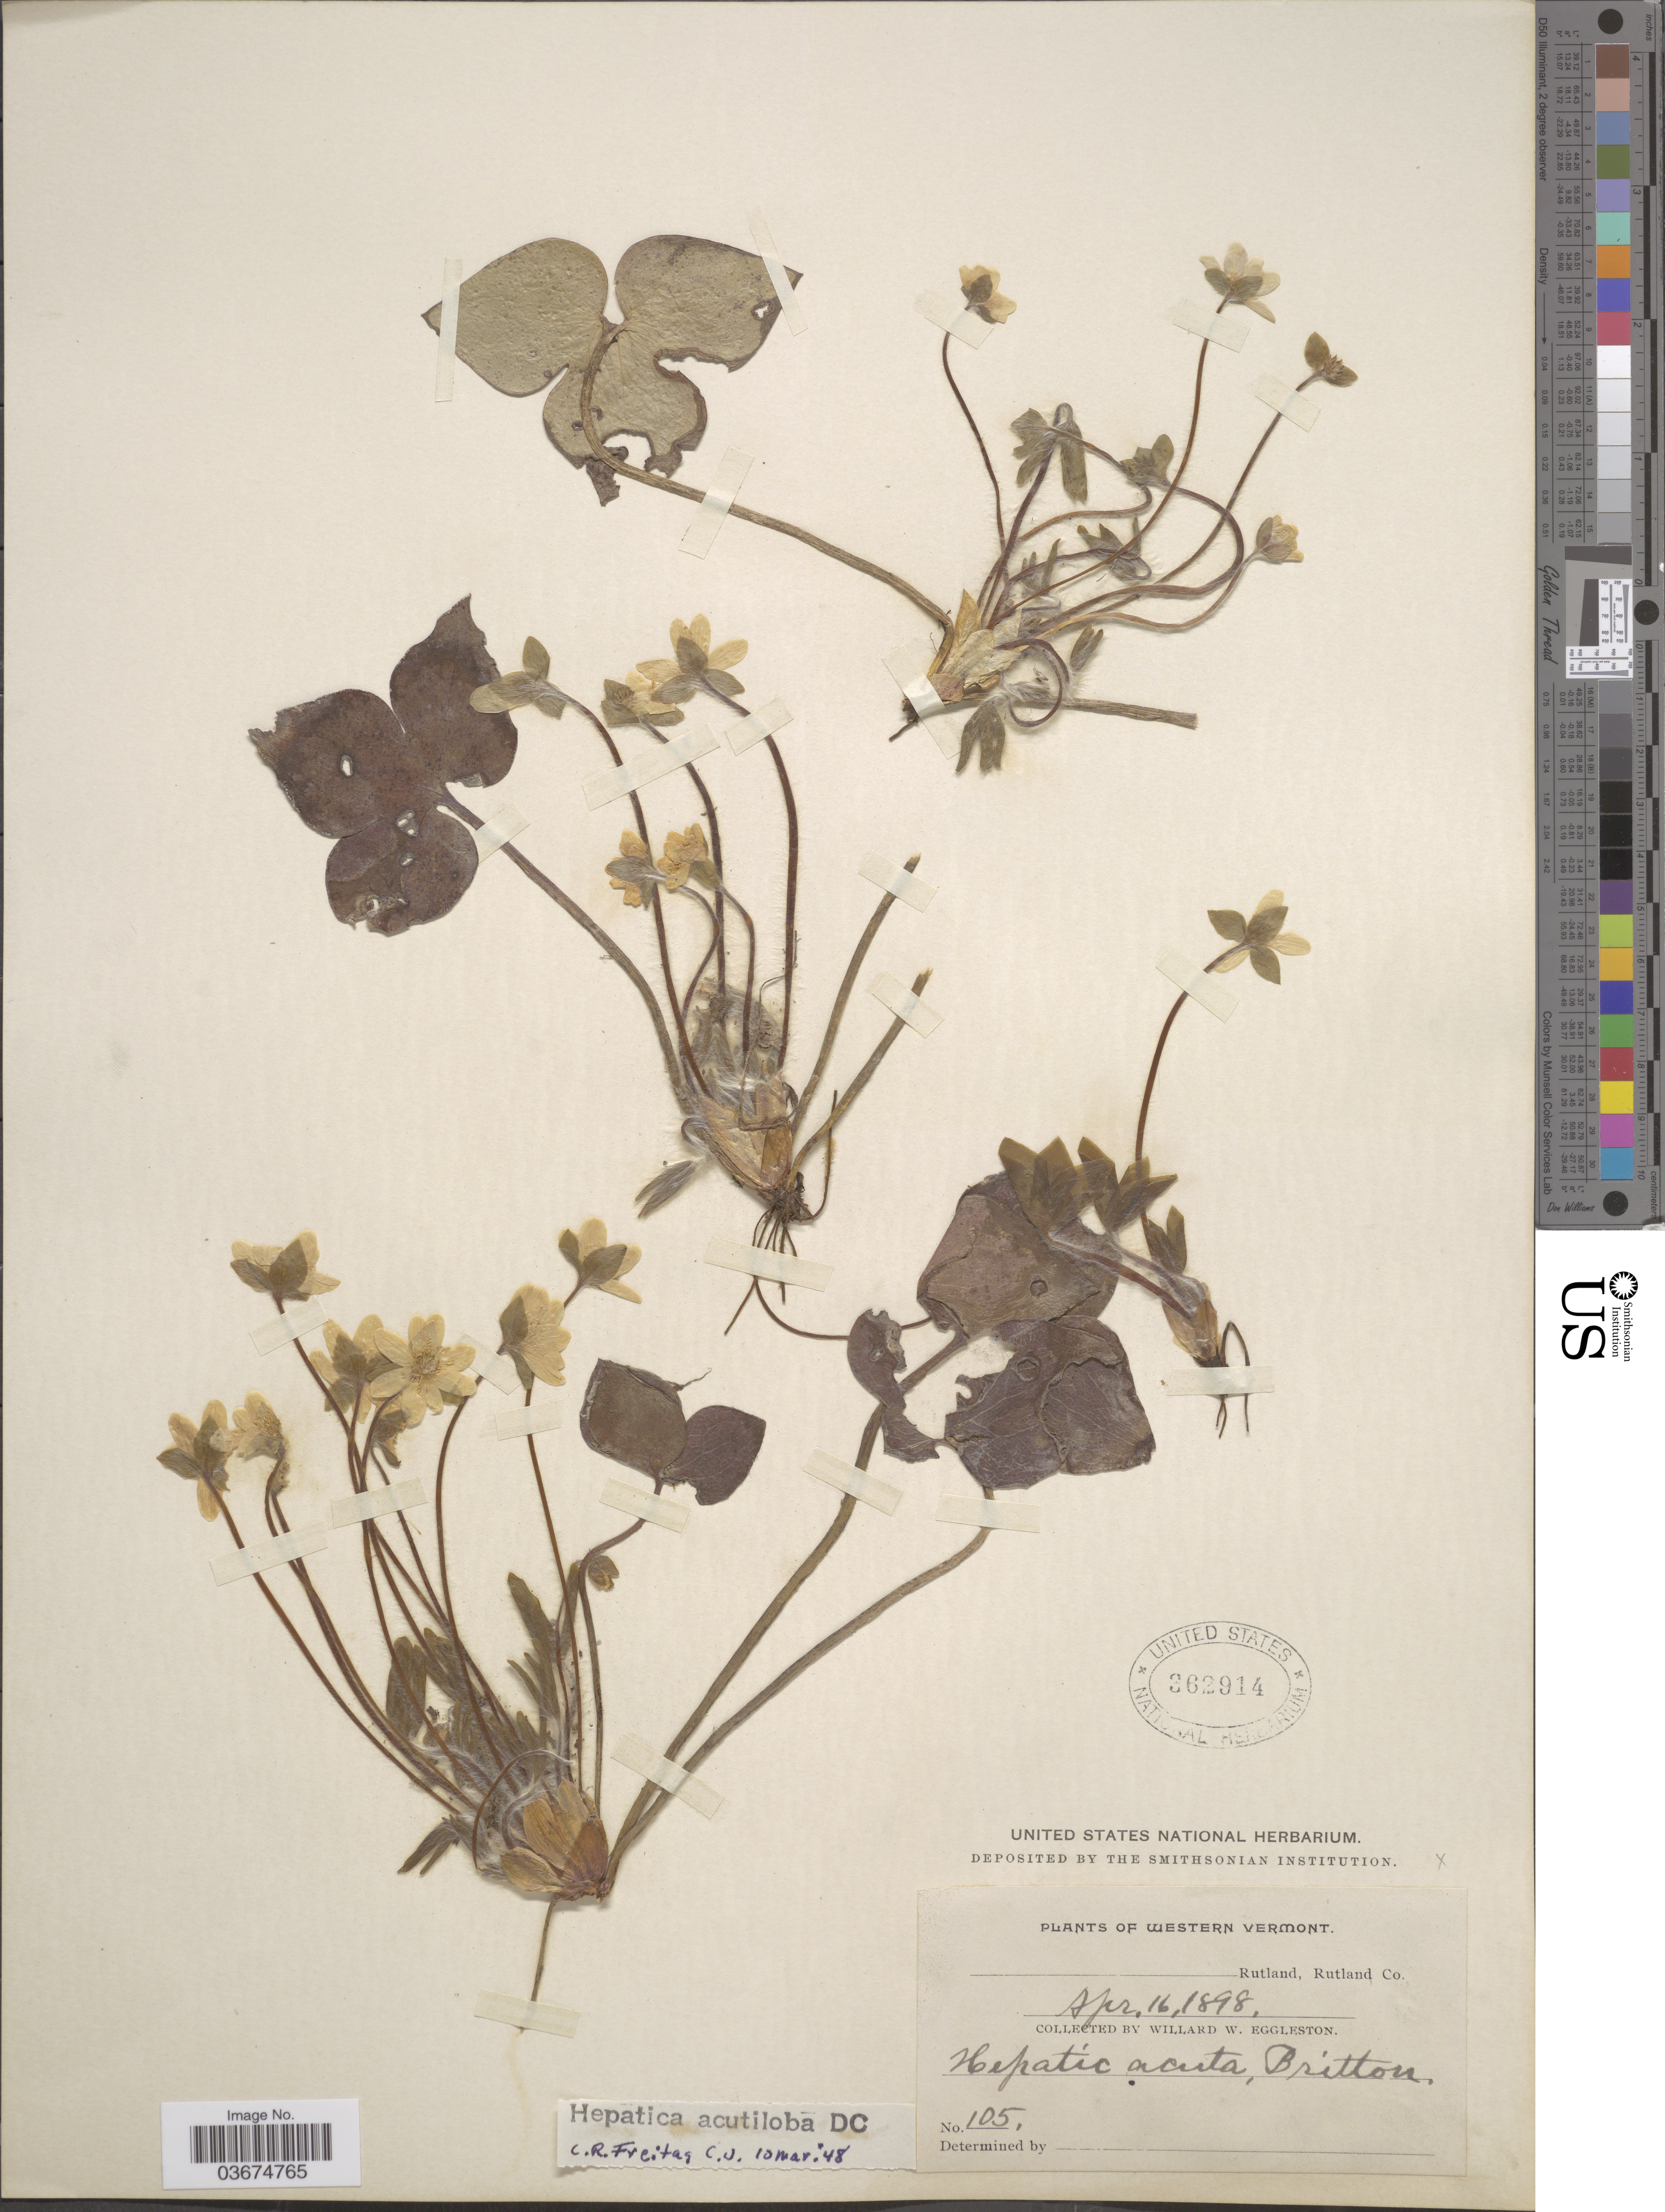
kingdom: Plantae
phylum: Tracheophyta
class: Magnoliopsida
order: Ranunculales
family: Ranunculaceae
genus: Hepatica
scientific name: Hepatica acutiloba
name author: DC.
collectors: W. W. Eggleston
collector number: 105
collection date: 1898-04-16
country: United States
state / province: Vermont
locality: Western Vermont. Rutland, Rutland Co.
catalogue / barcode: US 362914